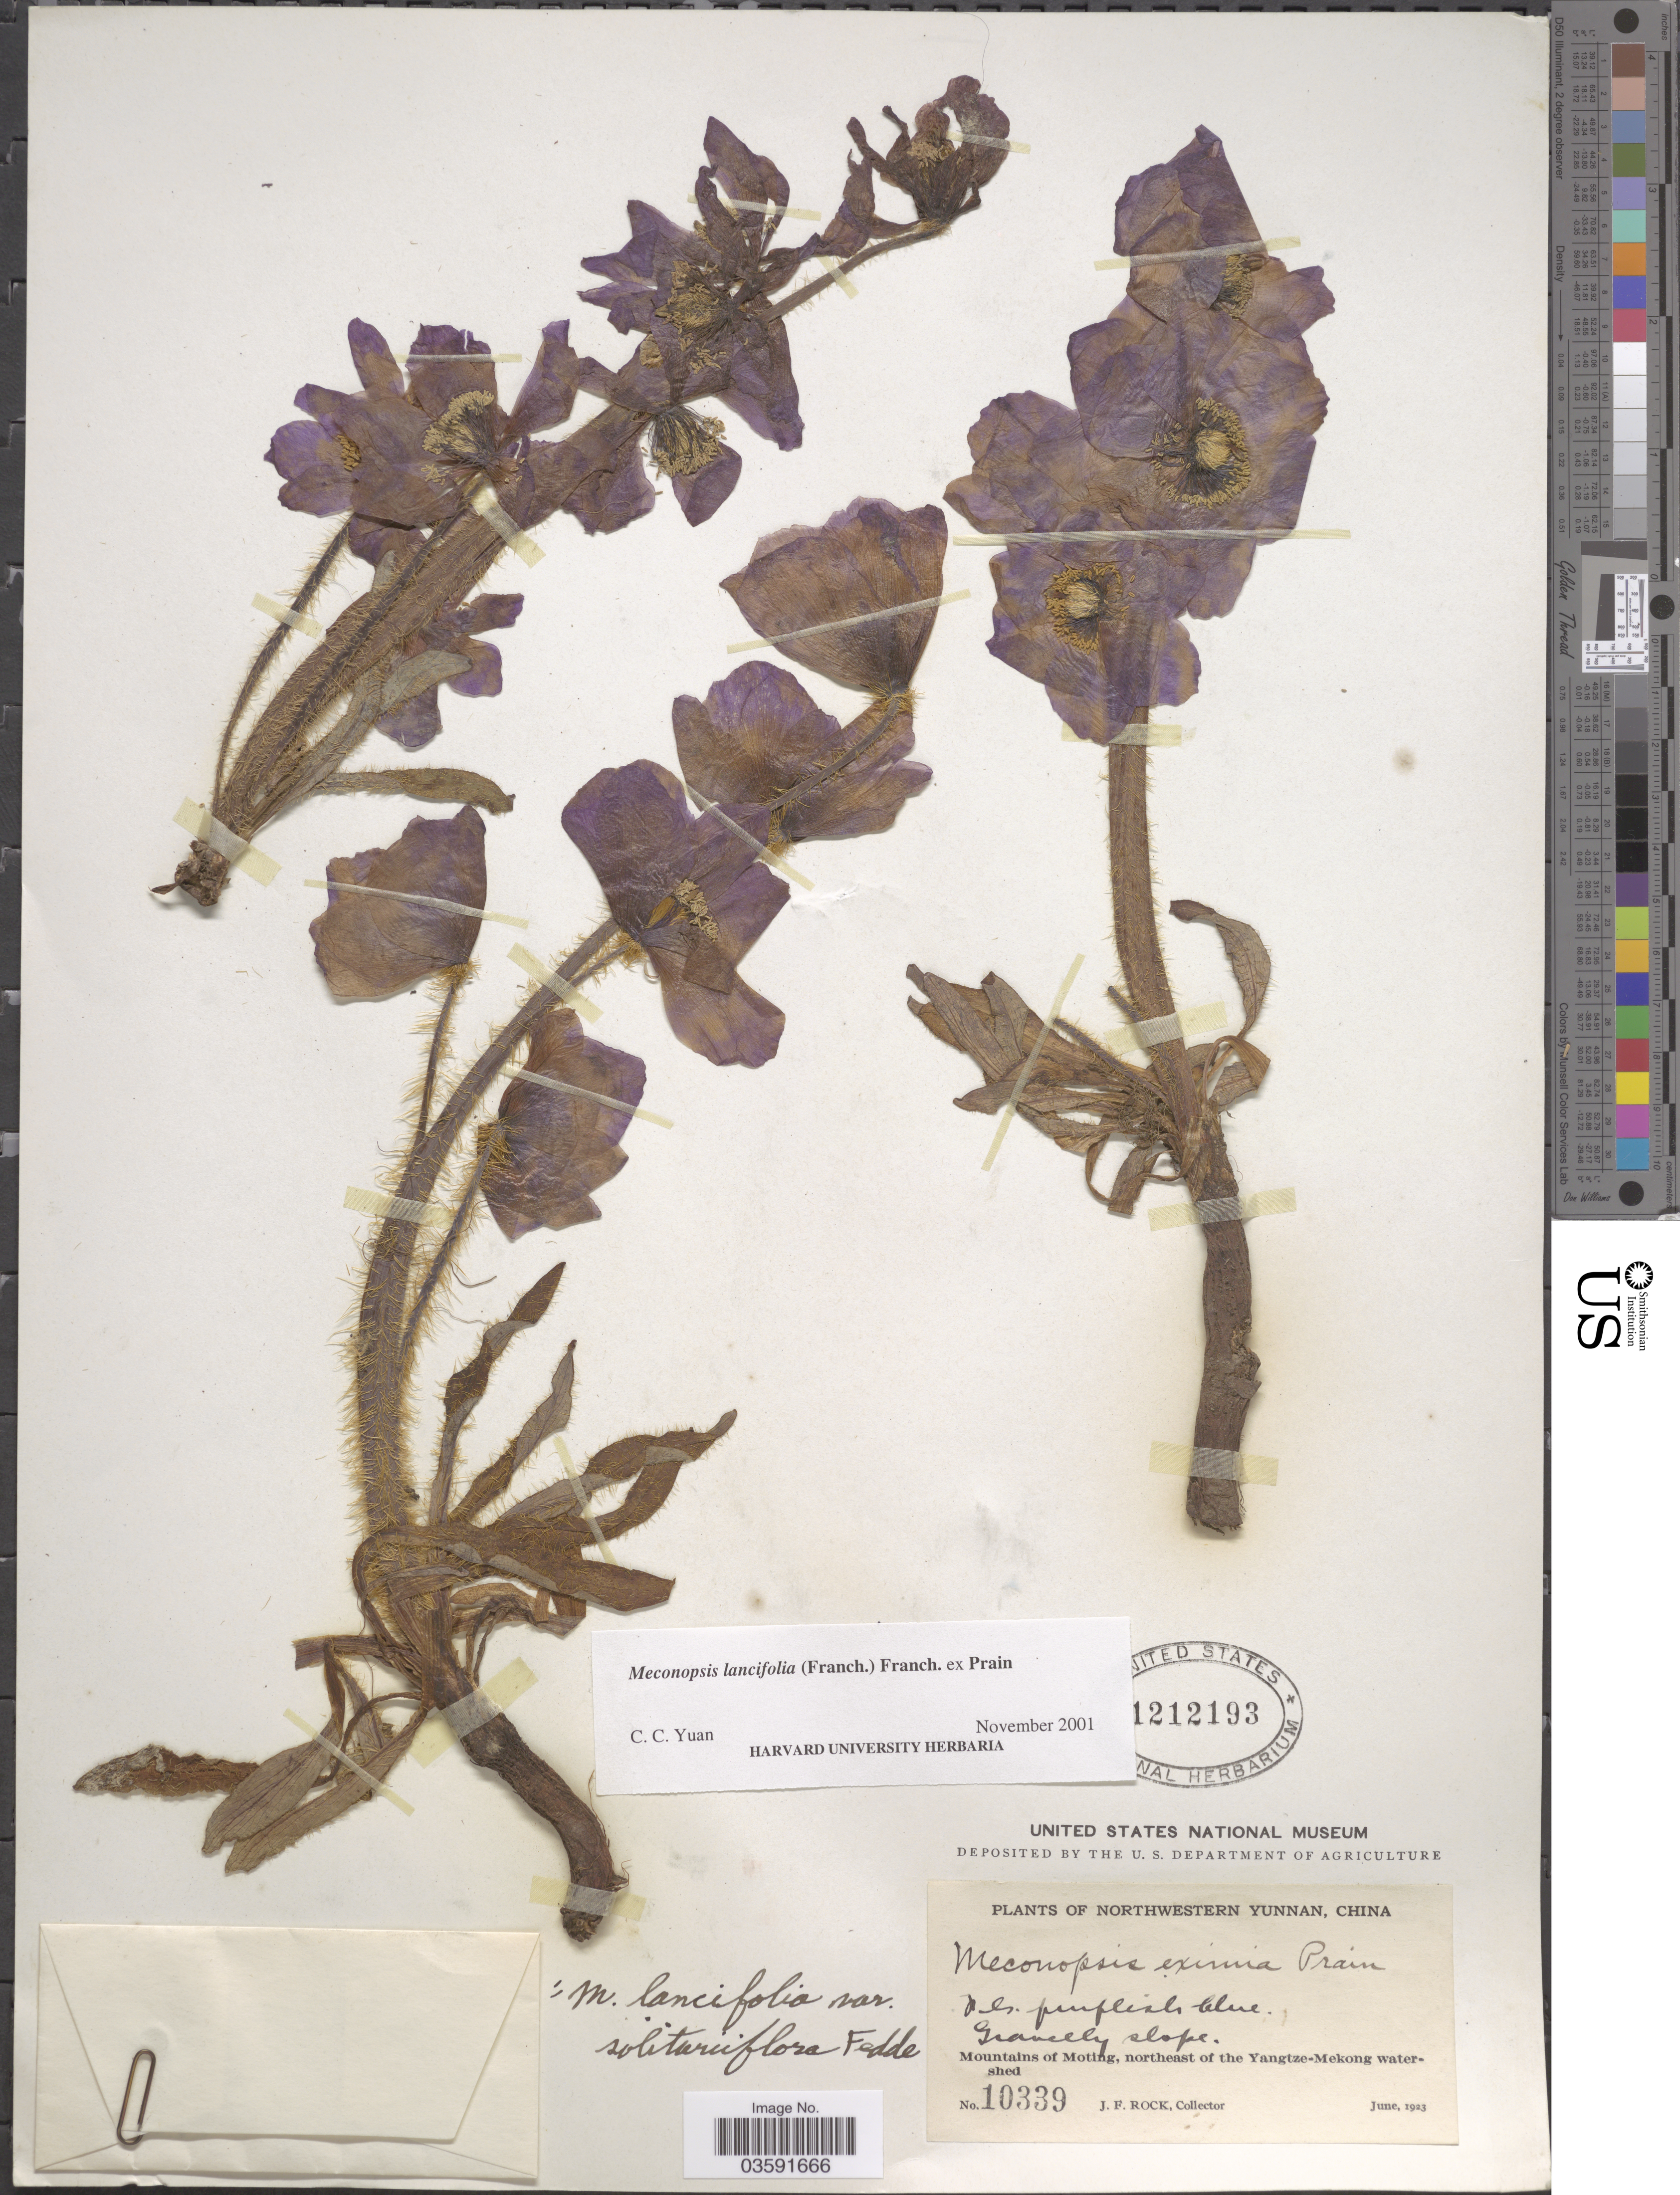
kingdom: Plantae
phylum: Tracheophyta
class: Magnoliopsida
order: Ranunculales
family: Papaveraceae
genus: Meconopsis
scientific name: Meconopsis lancifolia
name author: Franch. ex Prain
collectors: J. Rock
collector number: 10339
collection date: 1923-06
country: China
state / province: Yunnan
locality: Northwestern Yunnan. Mountains of Moting, northeast of the Yangtze-Mekong watershed.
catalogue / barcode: US 1212193